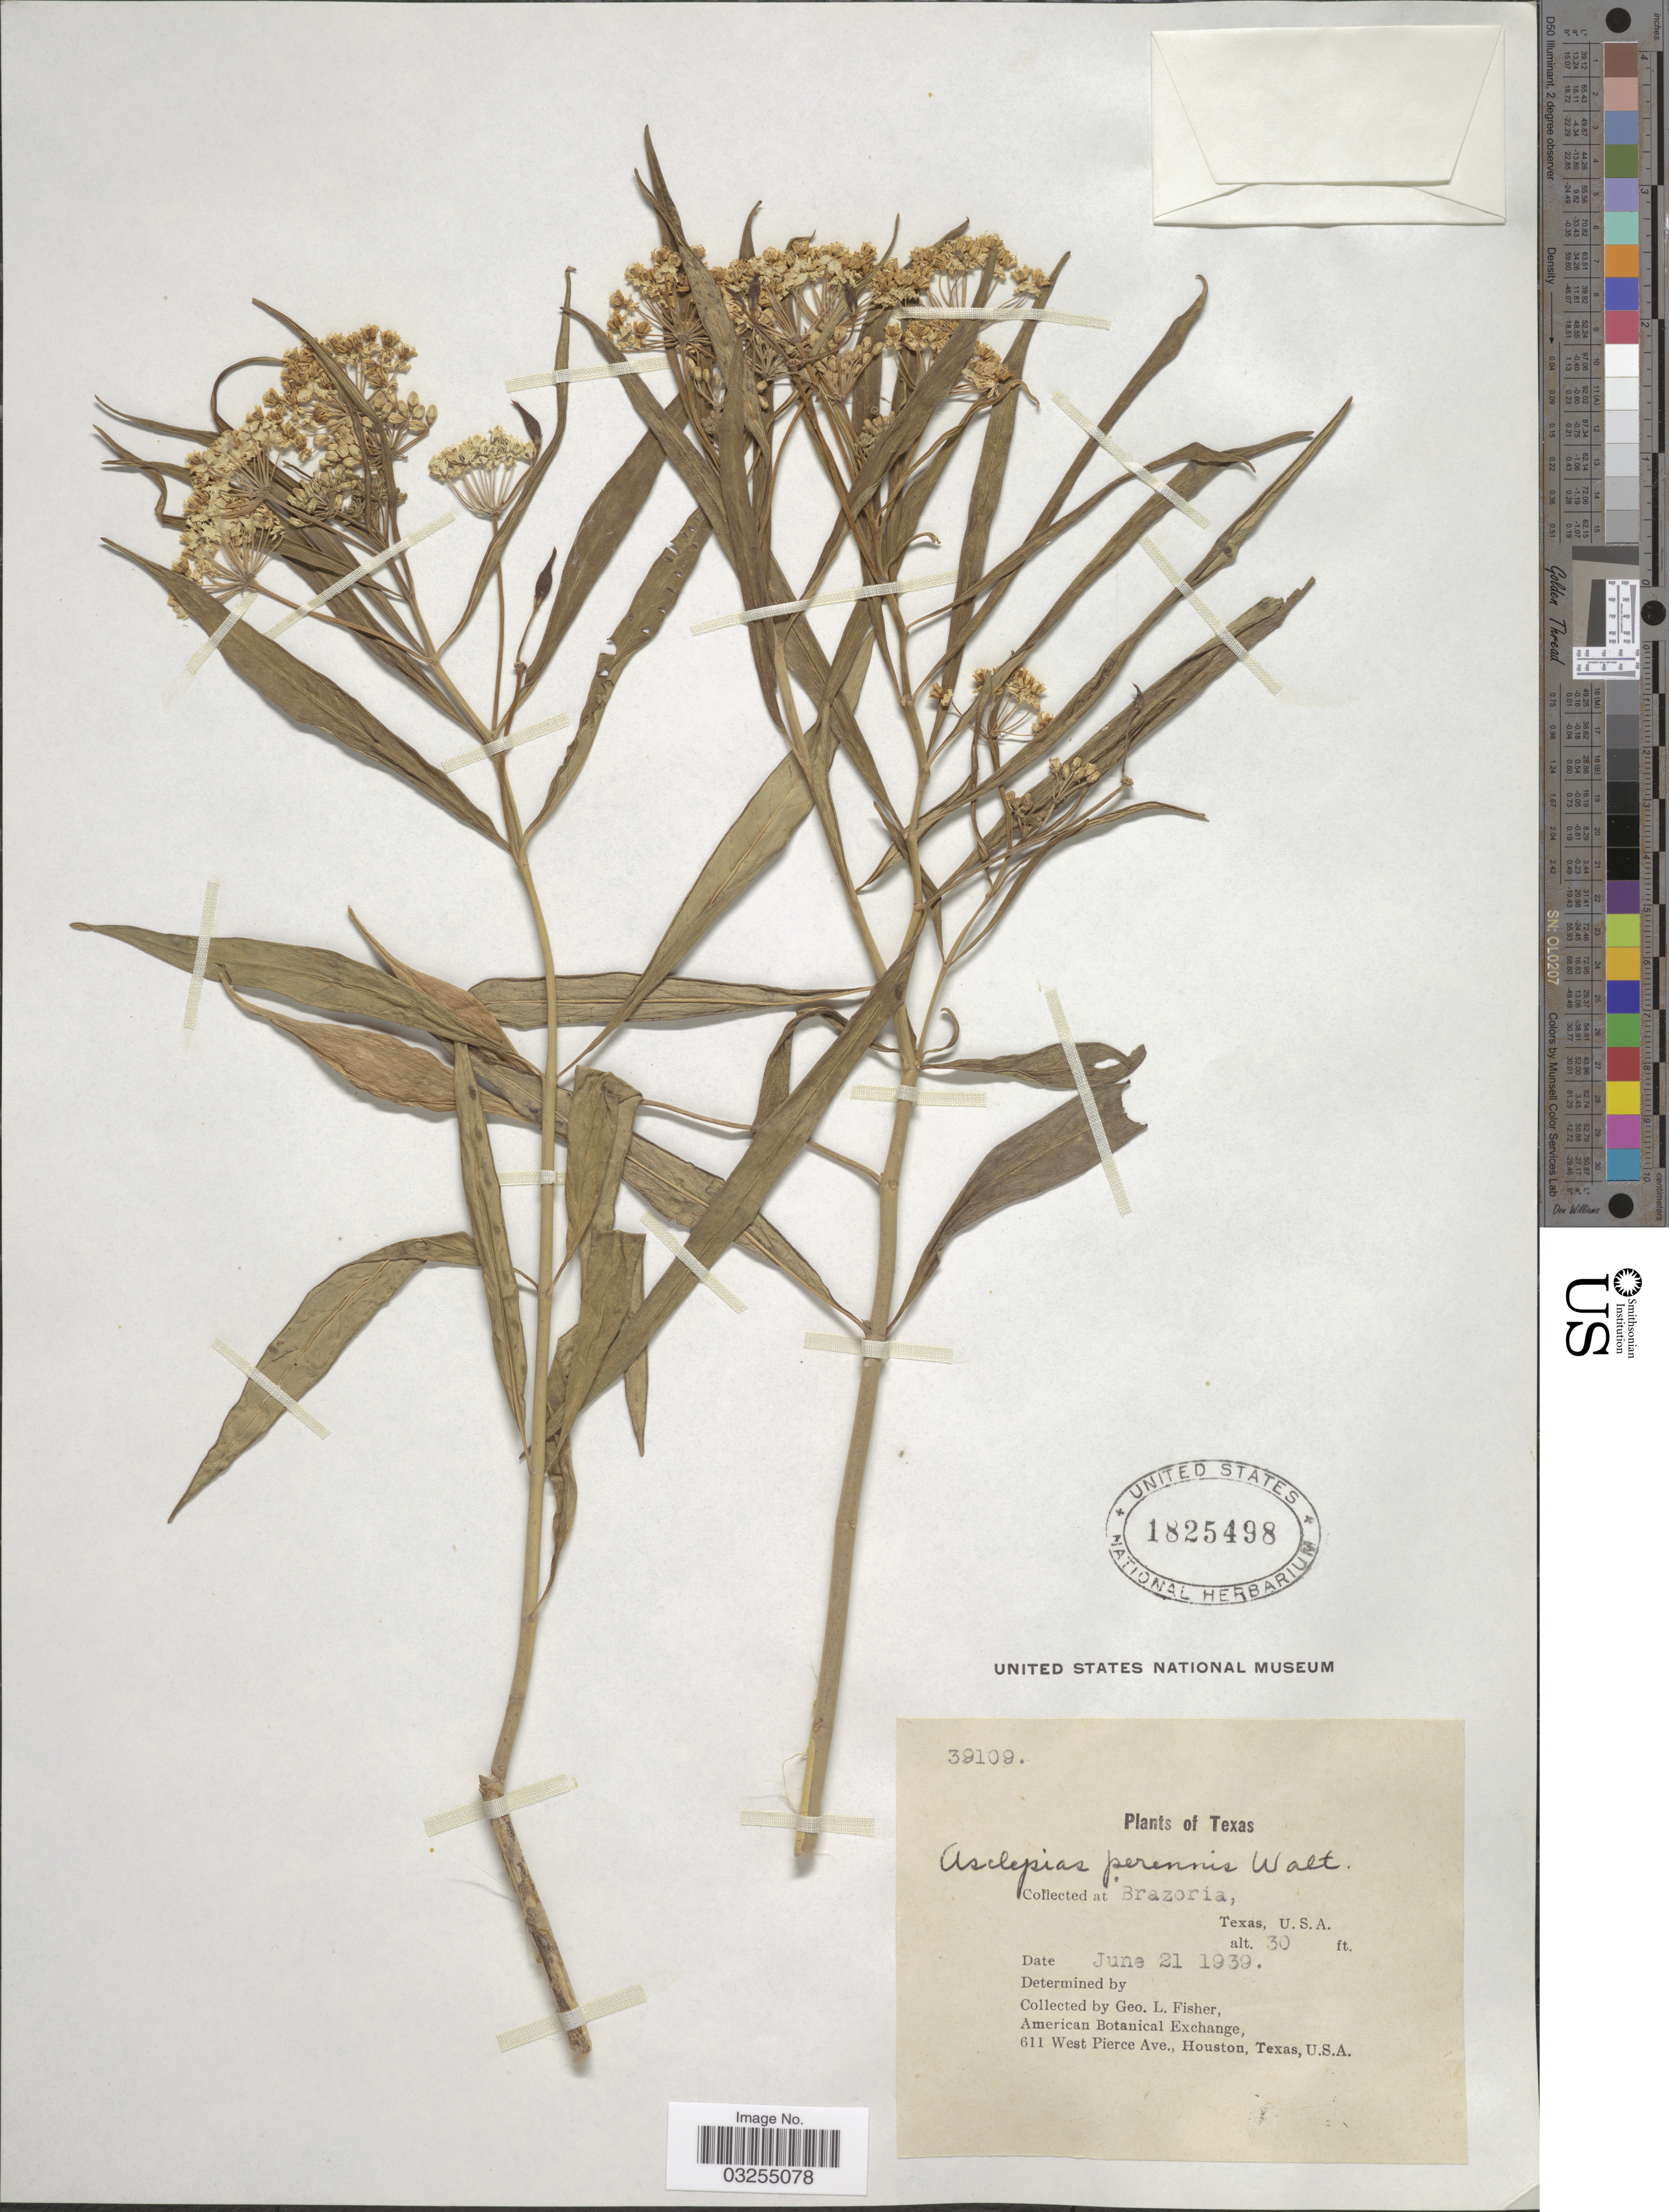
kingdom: Plantae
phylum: Tracheophyta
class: Magnoliopsida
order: Gentianales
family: Apocynaceae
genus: Asclepias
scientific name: Asclepias perennis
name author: Walter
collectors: G. L. Fisher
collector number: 39109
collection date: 1939-06-21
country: United States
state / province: Texas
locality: Brazoria.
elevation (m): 9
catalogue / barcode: US 1825498